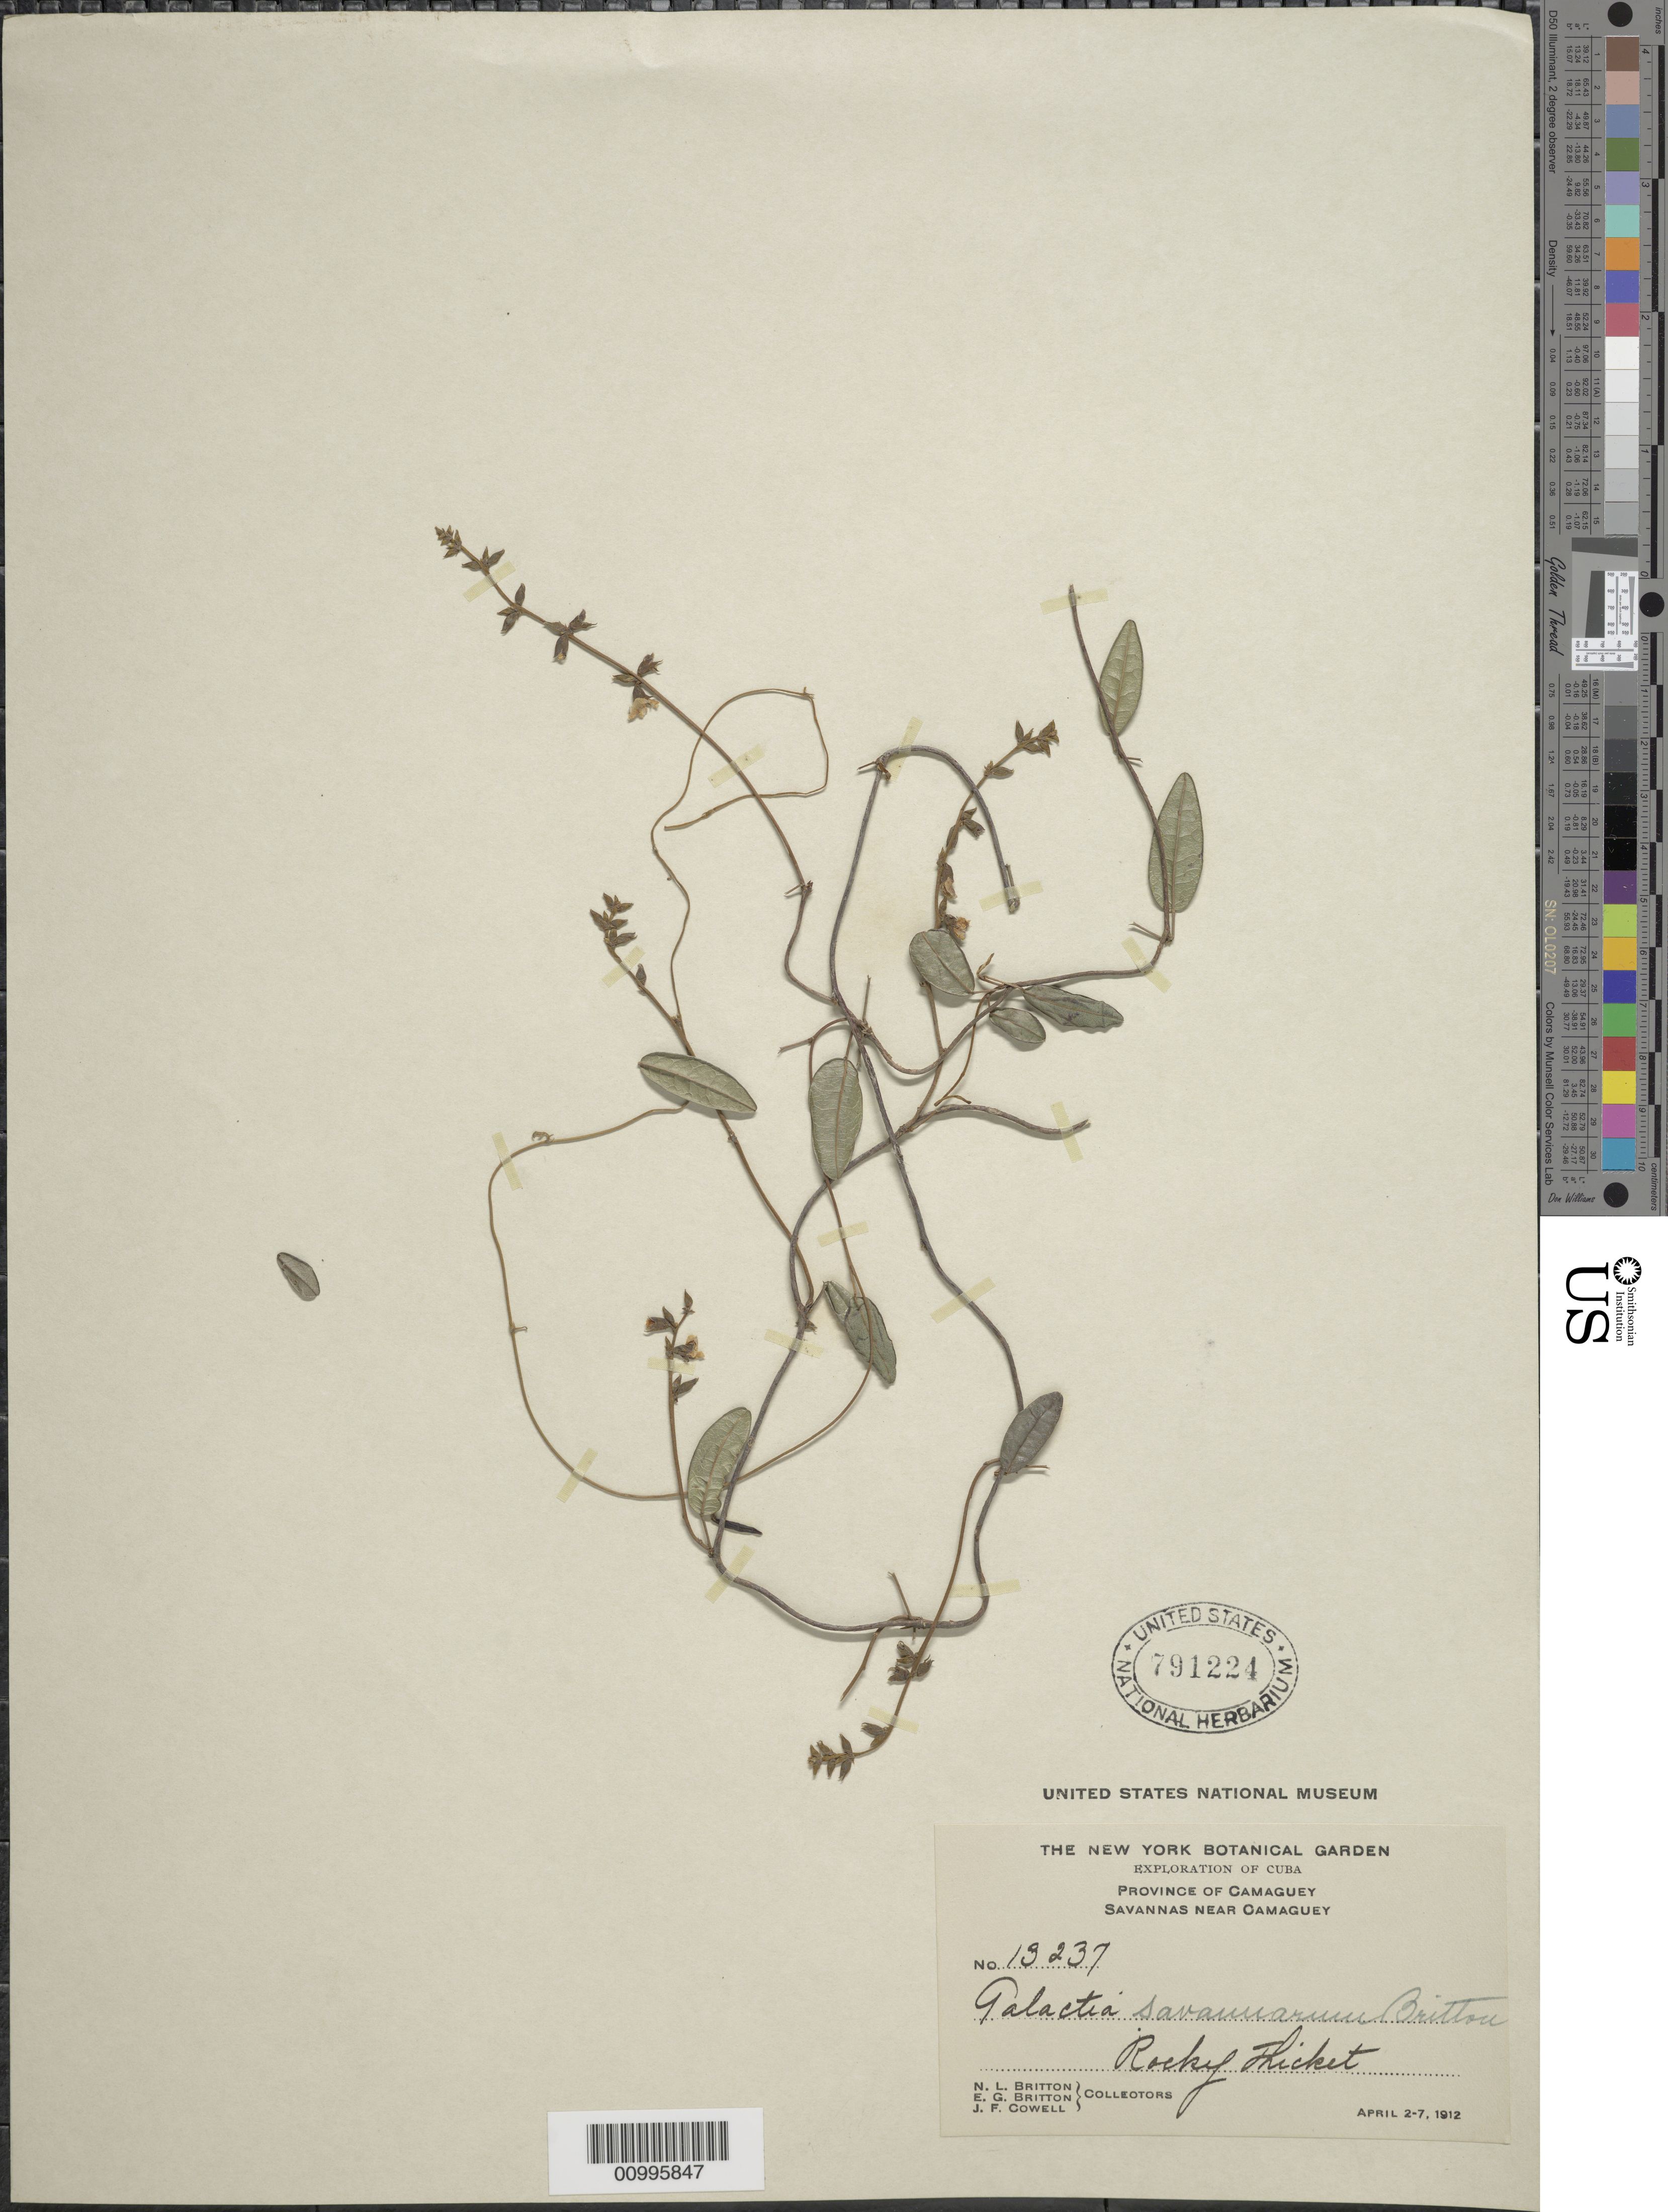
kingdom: Plantae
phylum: Tracheophyta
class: Magnoliopsida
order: Fabales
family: Fabaceae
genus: Galactia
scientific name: Galactia savannarum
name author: Britton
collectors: N. Britton, E. G. Britton & J. F. Cowell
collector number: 13237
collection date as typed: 02 Apr 1912 to 07 Apr 1912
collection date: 1912-04-02/1912-04-07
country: Cuba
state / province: Camagüey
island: Cuba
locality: Savannas near Camaguey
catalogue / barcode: US 791224